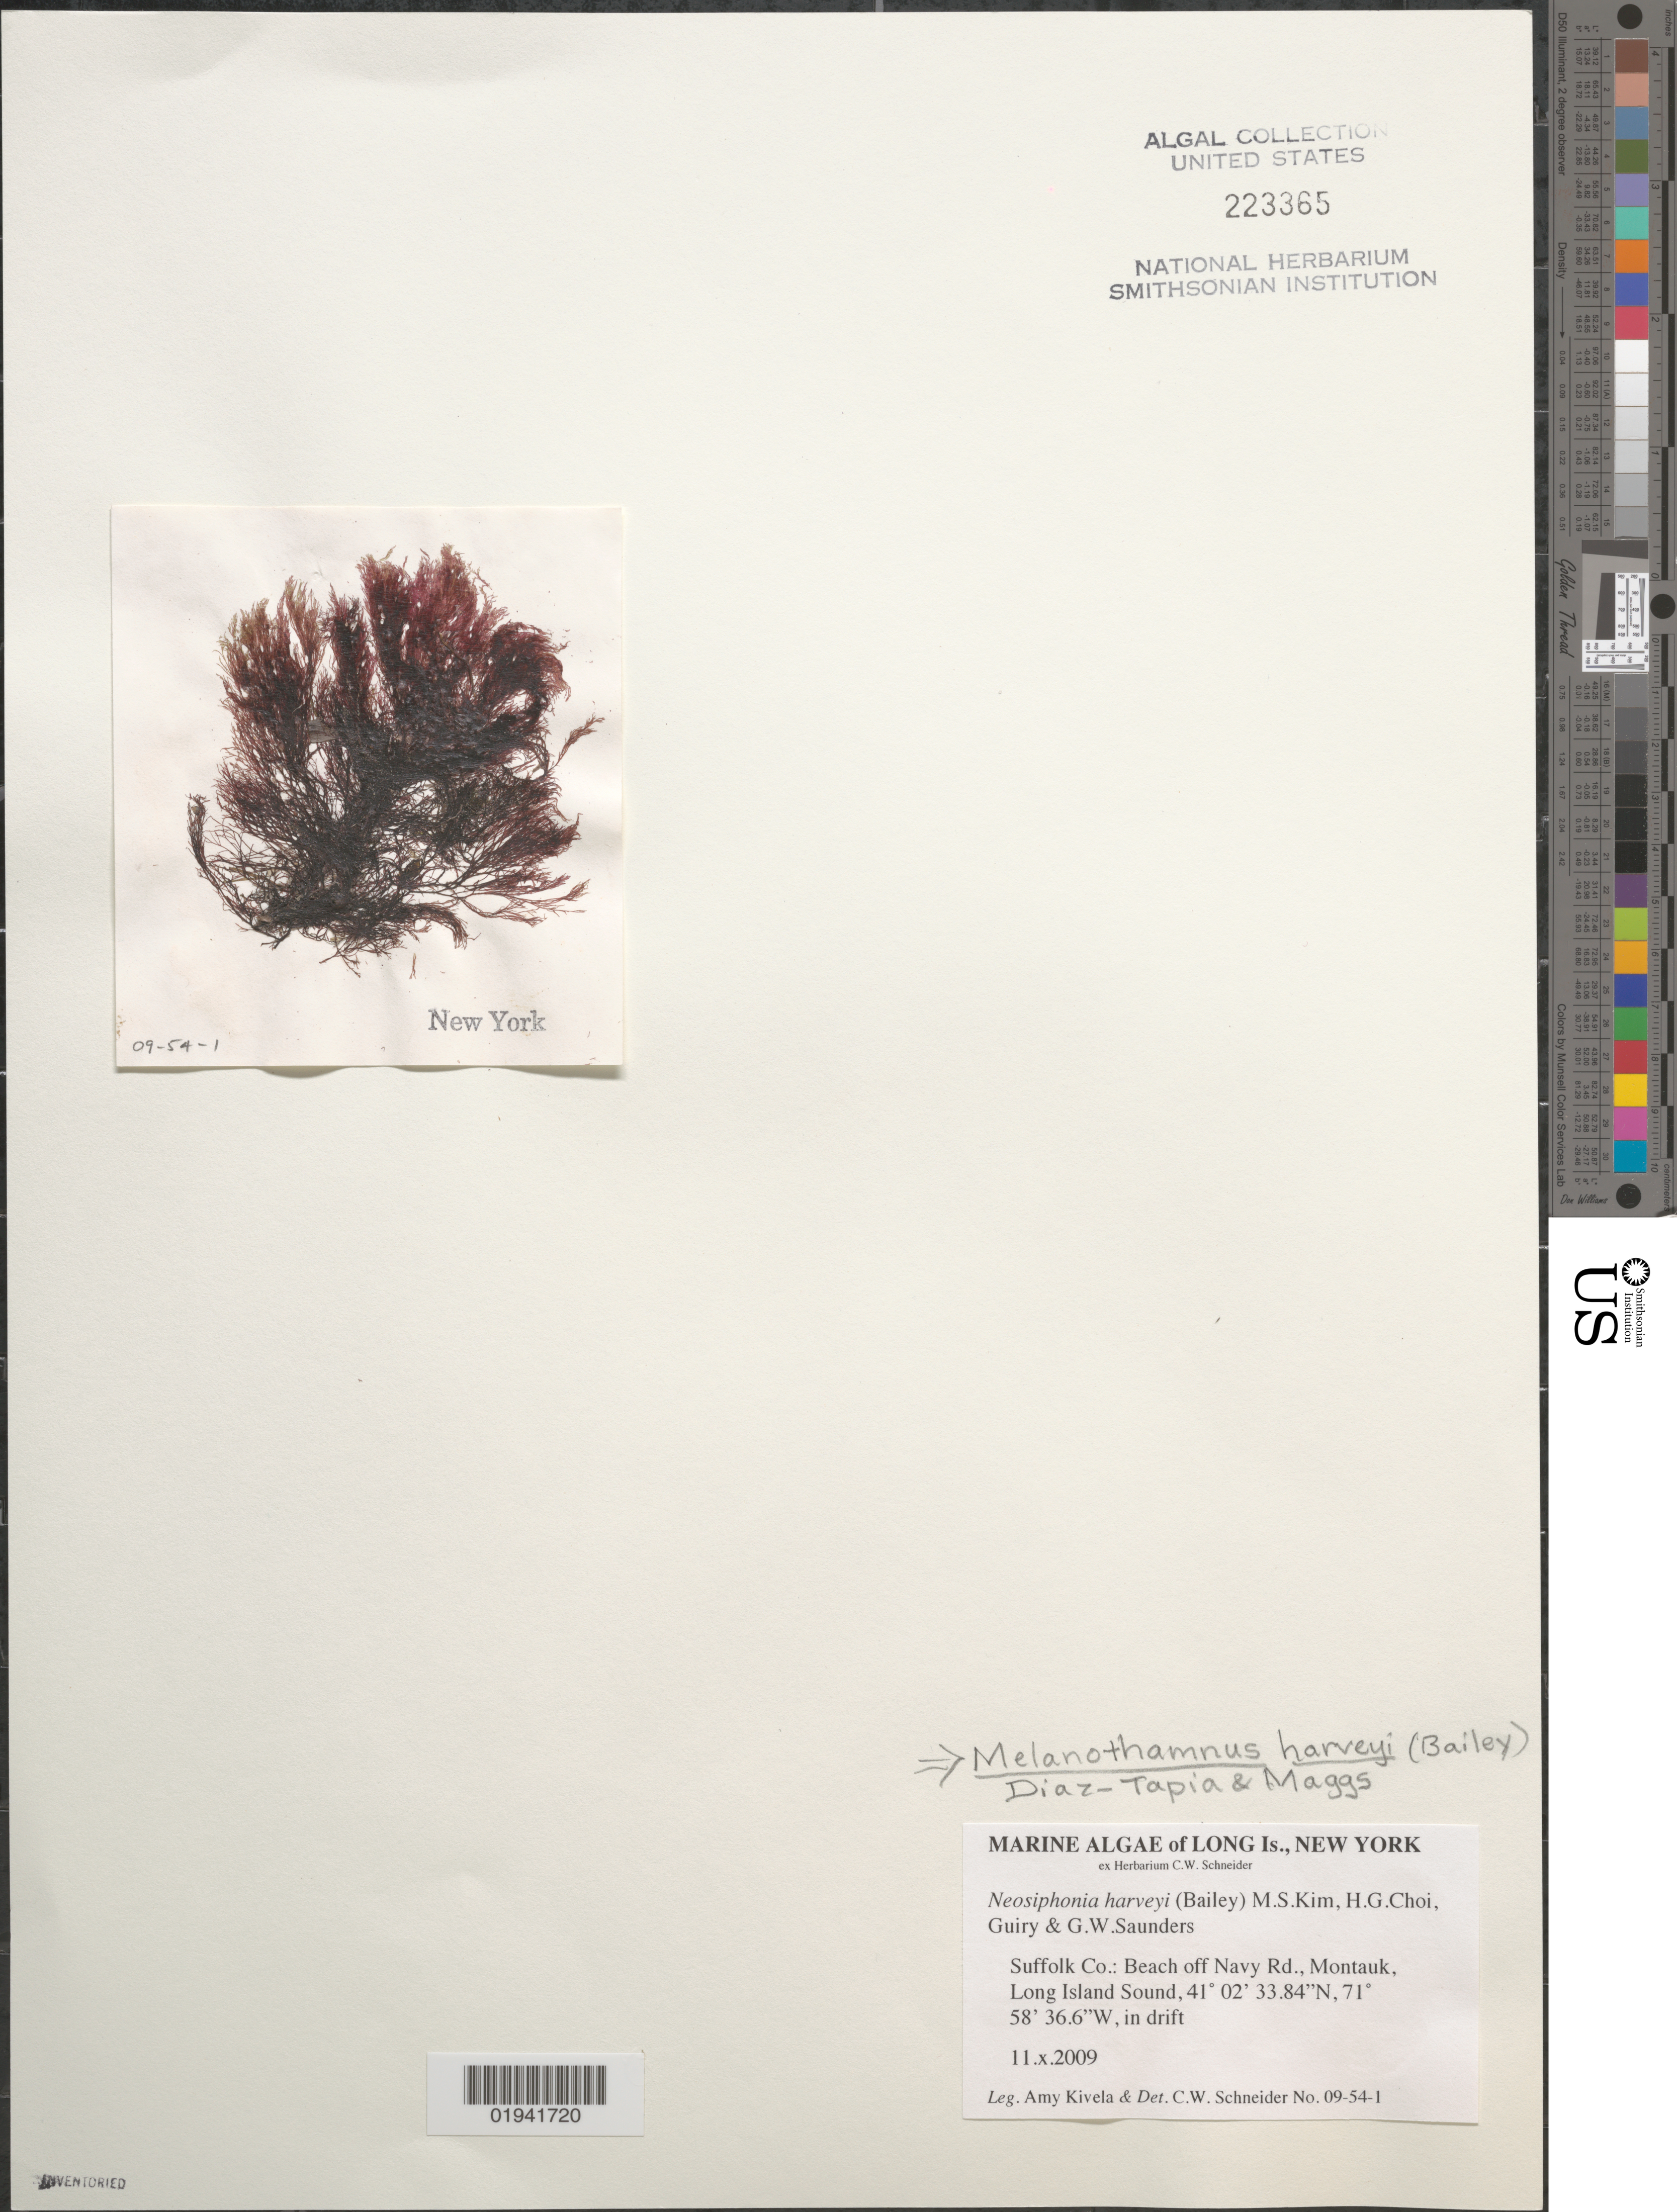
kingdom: Plantae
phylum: Rhodophyta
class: Florideophyceae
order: Ceramiales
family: Rhodomelaceae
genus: Melanothamnus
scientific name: Melanothamnus harveyi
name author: (Bailey) Diaz-Tapia & C.A. Maggs in Diaz-Tapia et al.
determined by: Schneider, C. W.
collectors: A. Kivela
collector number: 09-54-1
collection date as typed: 11 Oct 2009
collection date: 2009-10-11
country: United States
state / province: New York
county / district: Suffolk County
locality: Beach off Navy Road, Montauk, Long Island Sound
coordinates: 41 02'33.84"N, 71 58'36.6"W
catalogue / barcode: US 223365